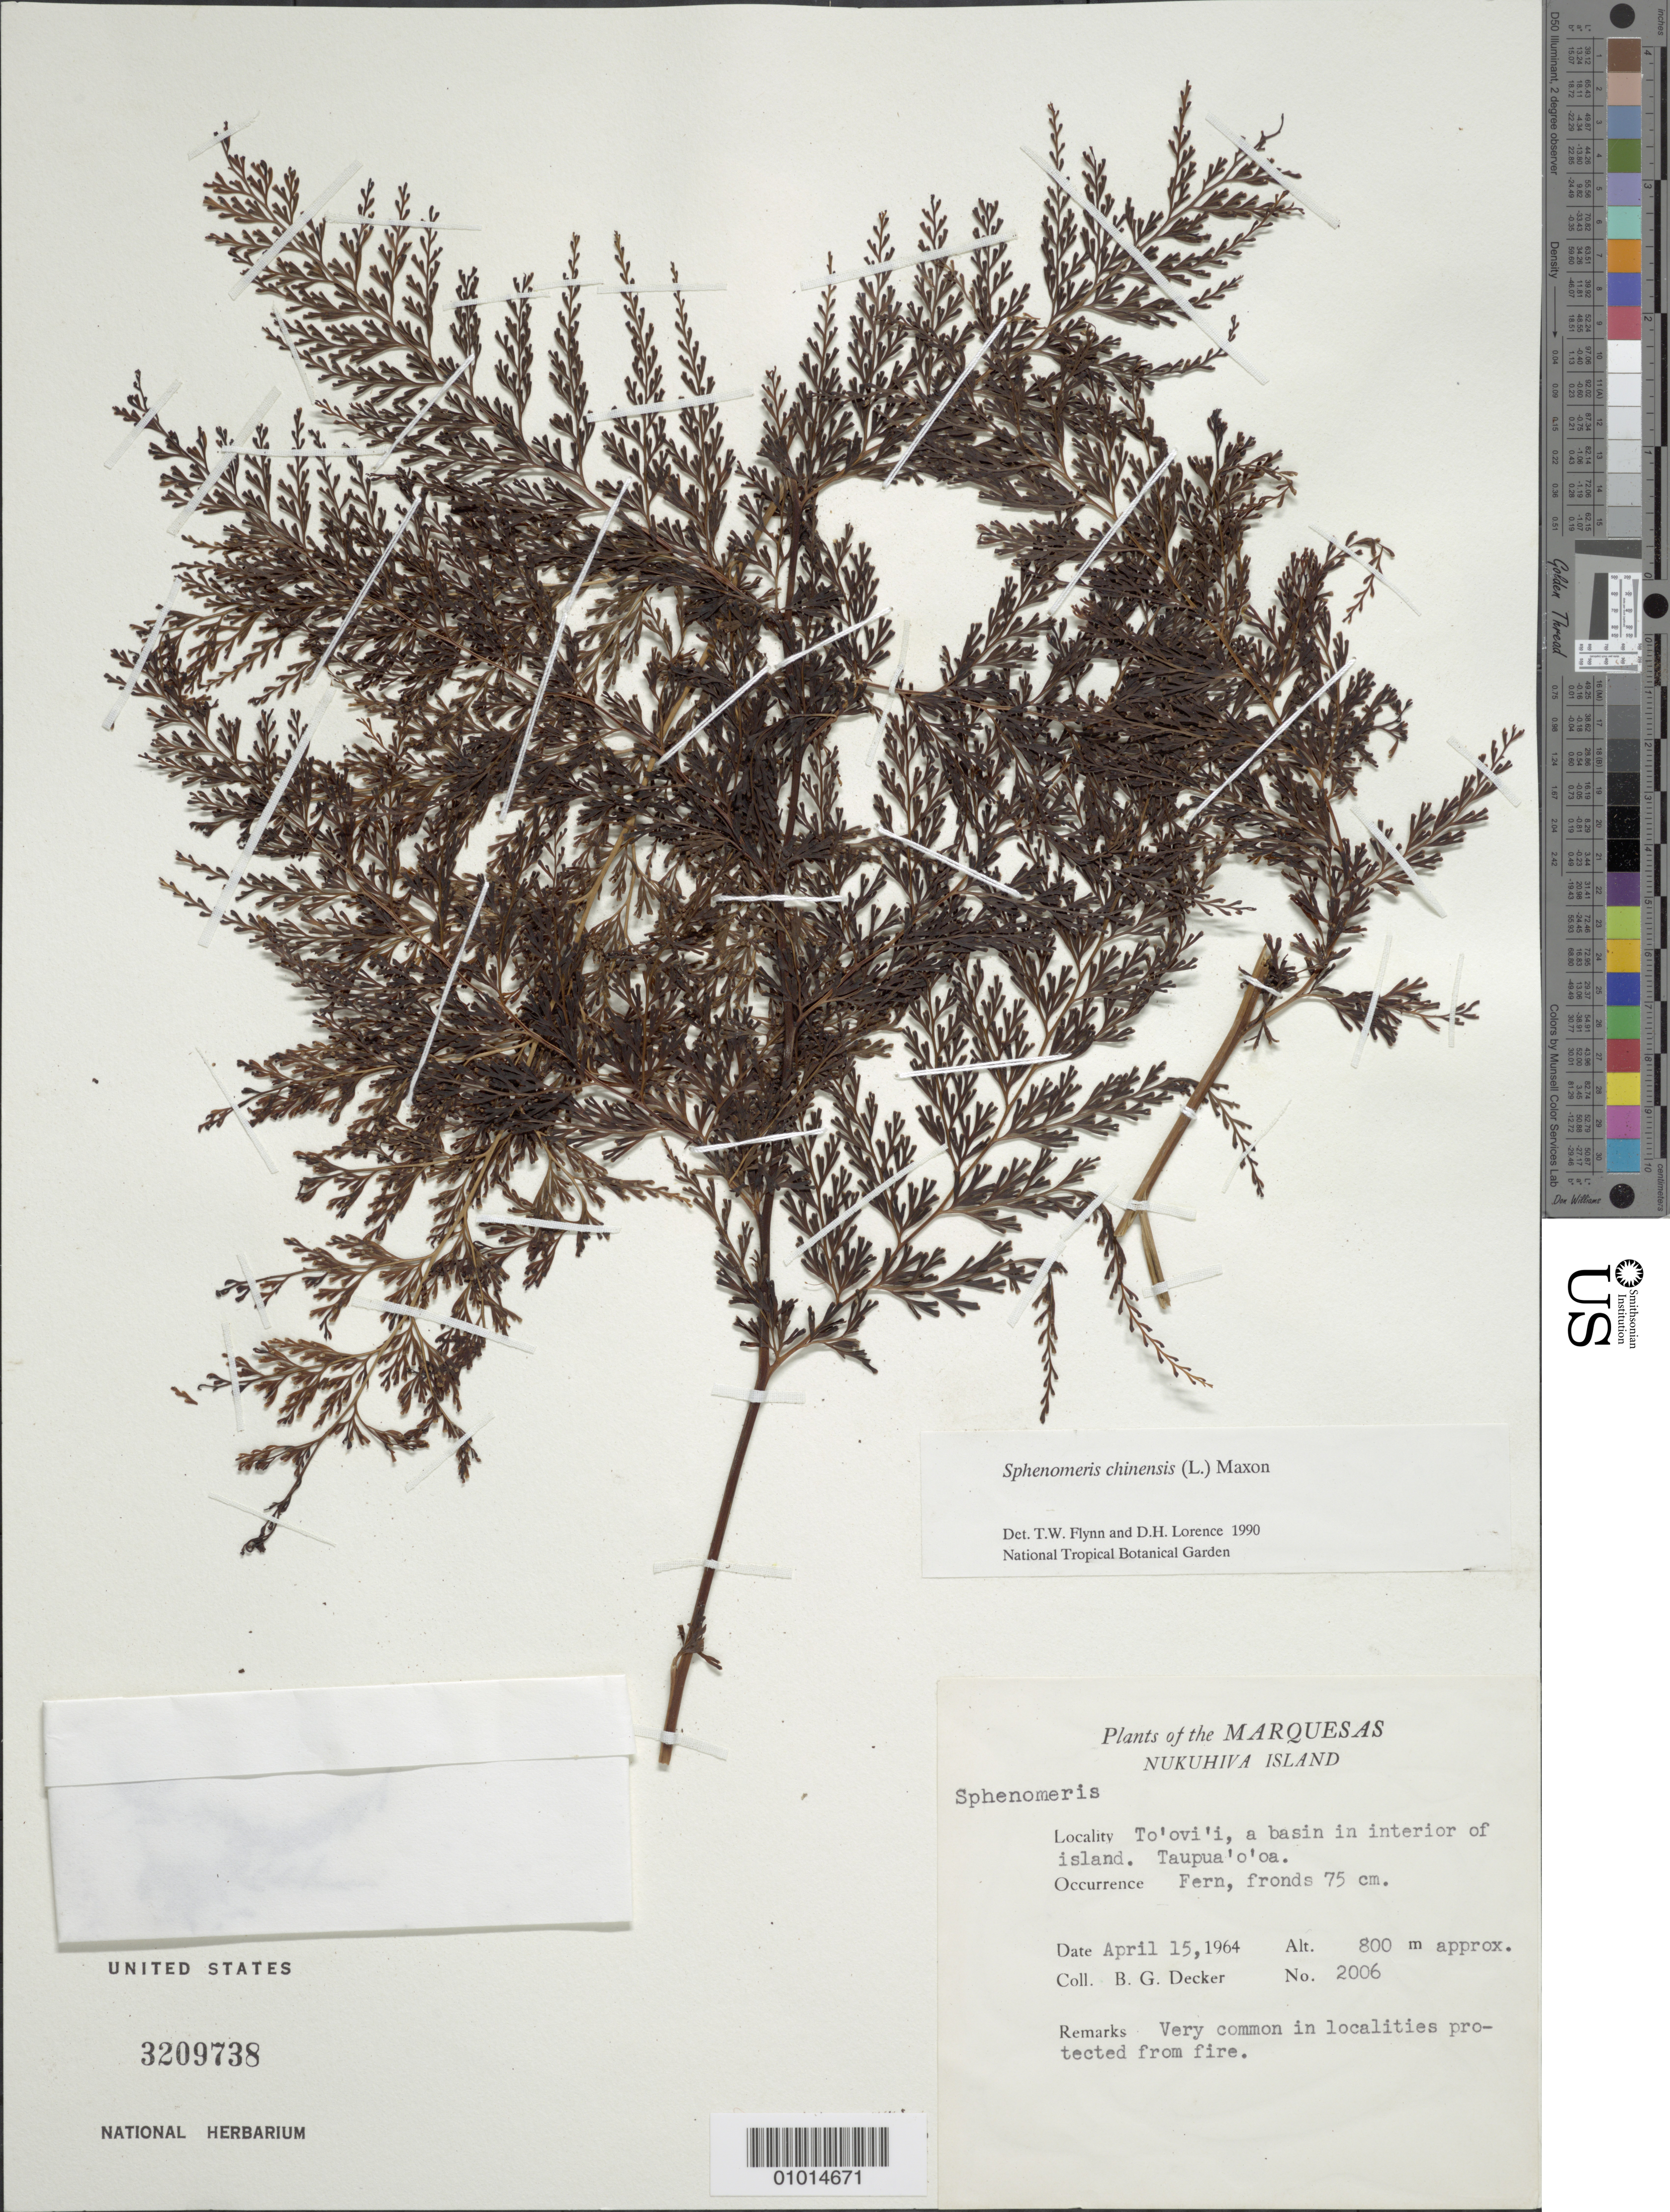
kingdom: Plantae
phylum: Tracheophyta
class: Polypodiopsida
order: Polypodiales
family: Lindsaeaceae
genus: Sphenomeris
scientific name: Sphenomeris chinensis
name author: (L.) Maxon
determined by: Lorence, David H.; Flynn, T. W.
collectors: B. G. Decker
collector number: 2006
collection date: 1964-04-15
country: French Polynesia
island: Nuku Hiva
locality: To'ovi'i, a basin in interior of island, Taupua'o'oa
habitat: Very common in localities protected from fire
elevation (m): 800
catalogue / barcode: US 3209738